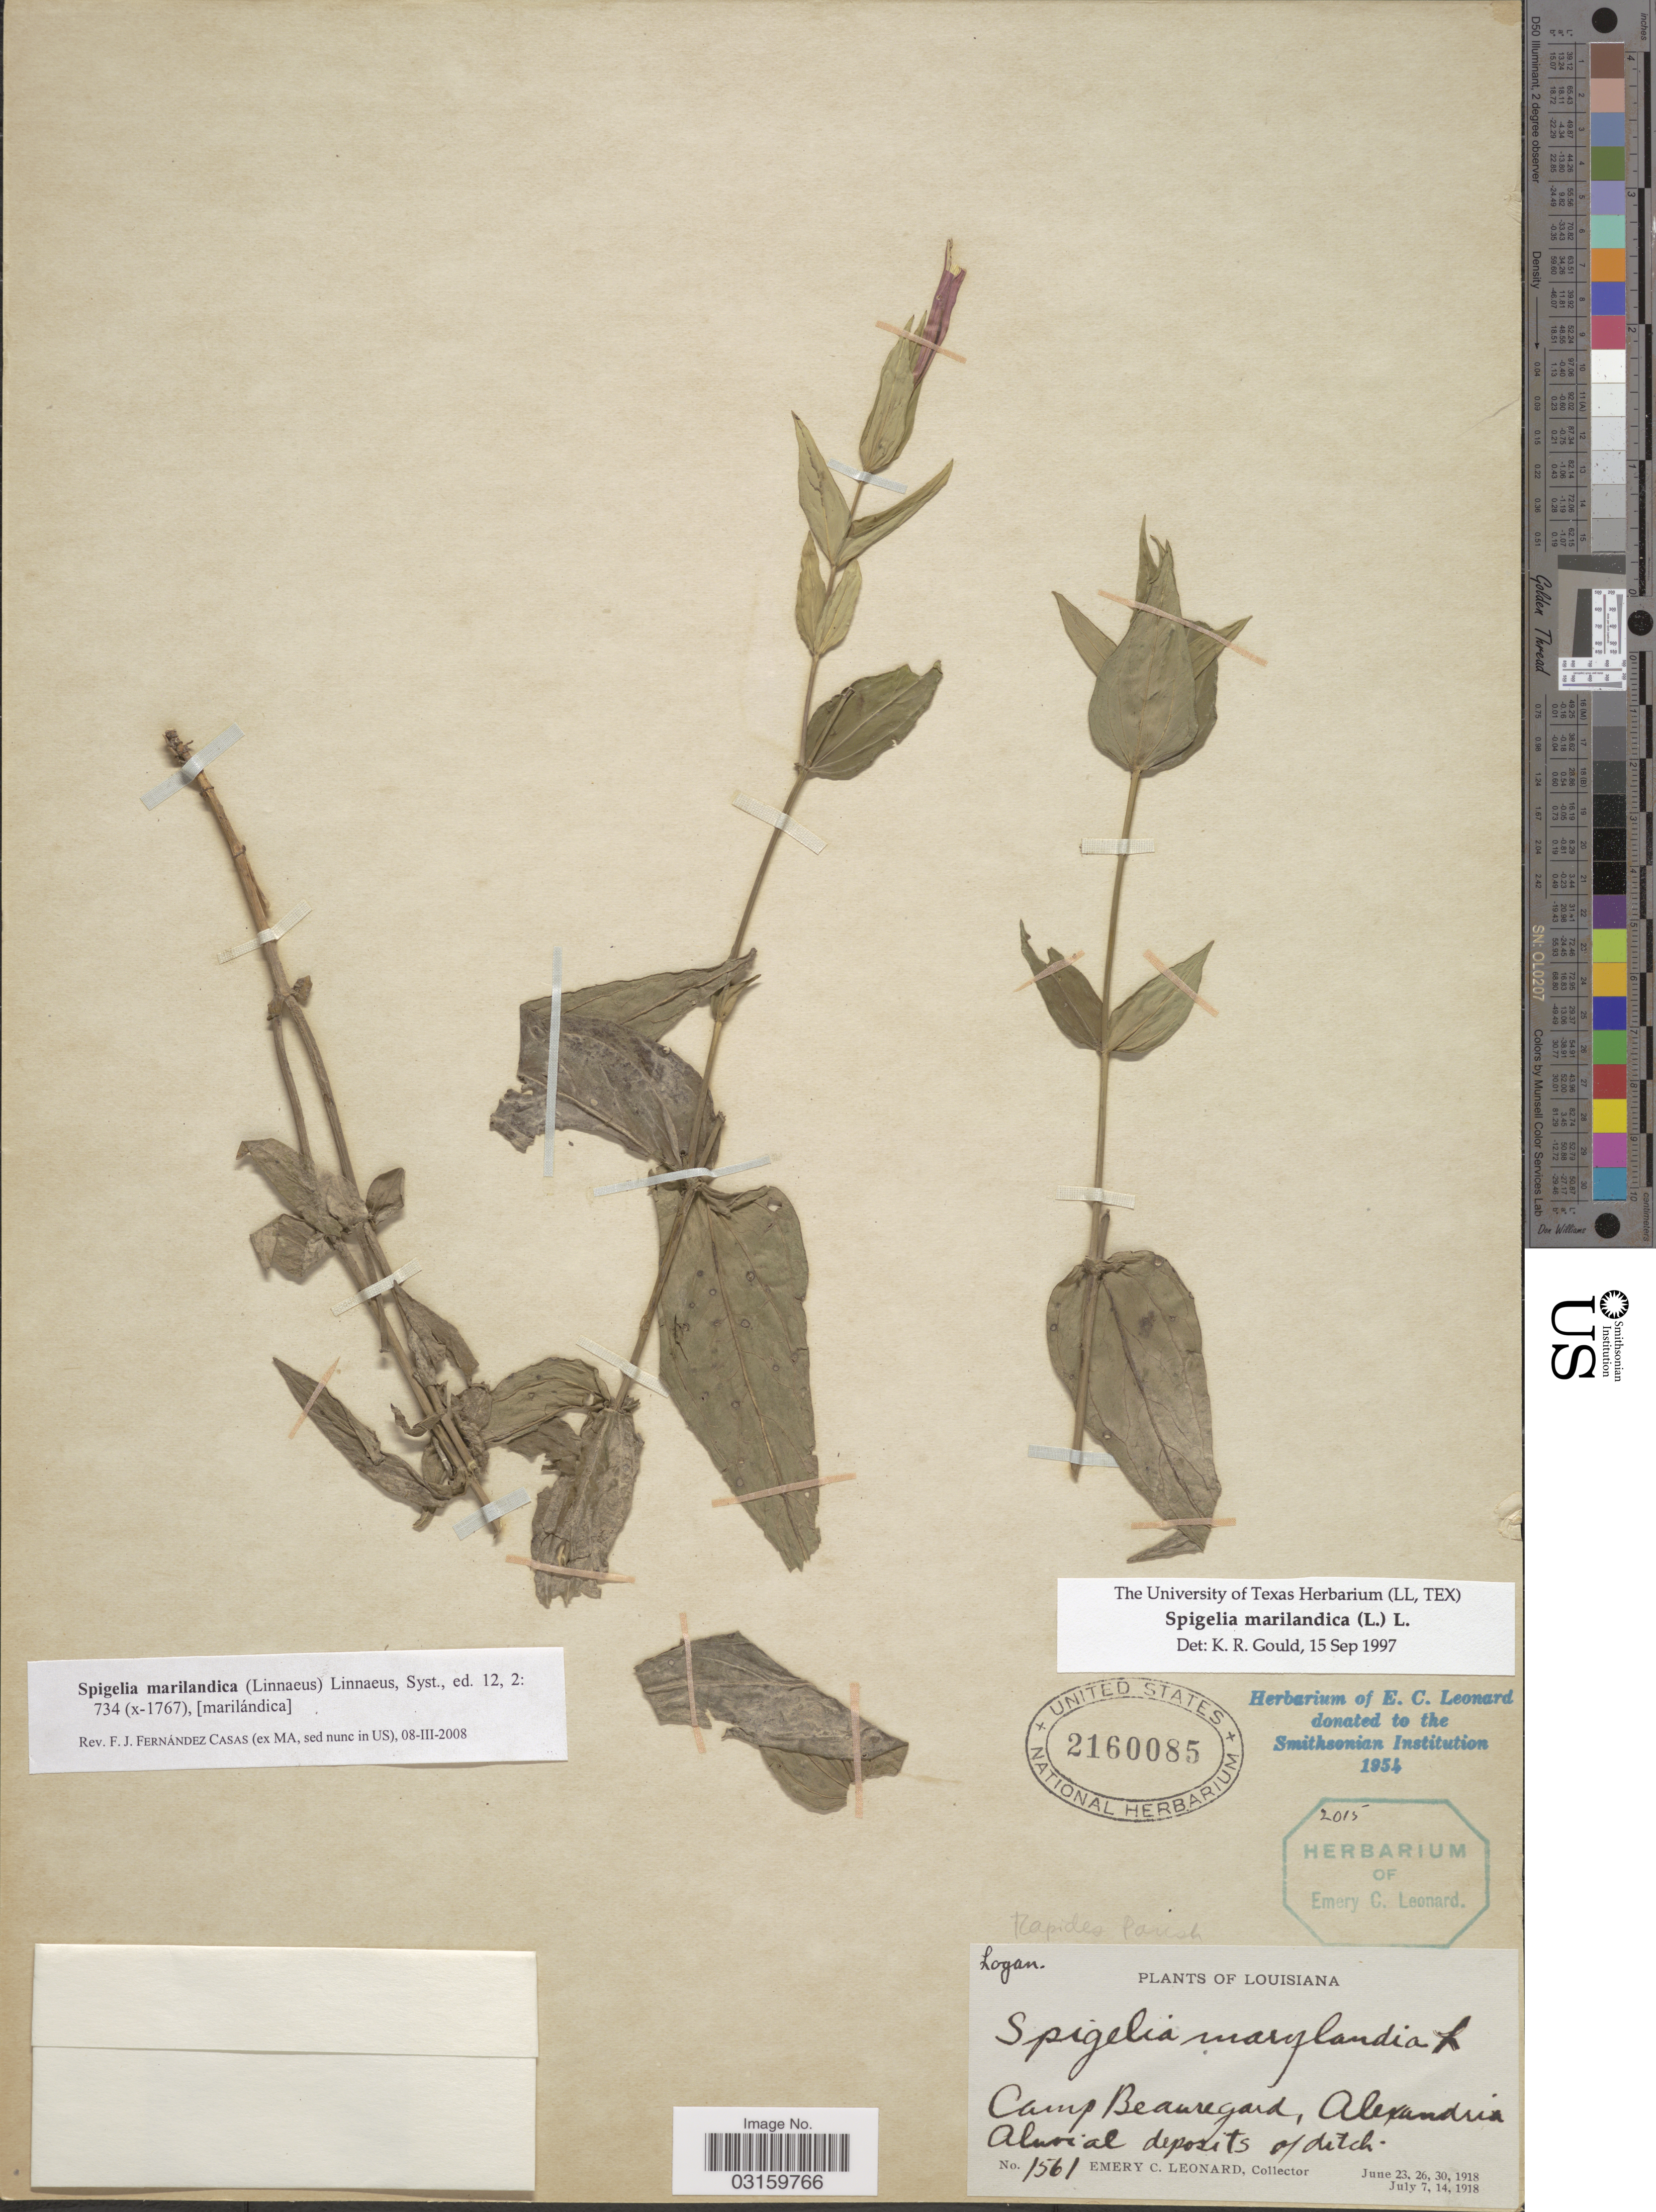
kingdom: Plantae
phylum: Tracheophyta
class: Magnoliopsida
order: Gentianales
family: Loganiaceae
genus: Spigelia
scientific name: Spigelia marilandica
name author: (L.) L.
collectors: E. C. Leonard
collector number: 1561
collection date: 1918-06-23/1918-07-14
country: United States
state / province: Louisiana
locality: Camp Beauregard, Alexandria. Rapides Parish.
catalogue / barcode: US 2160085